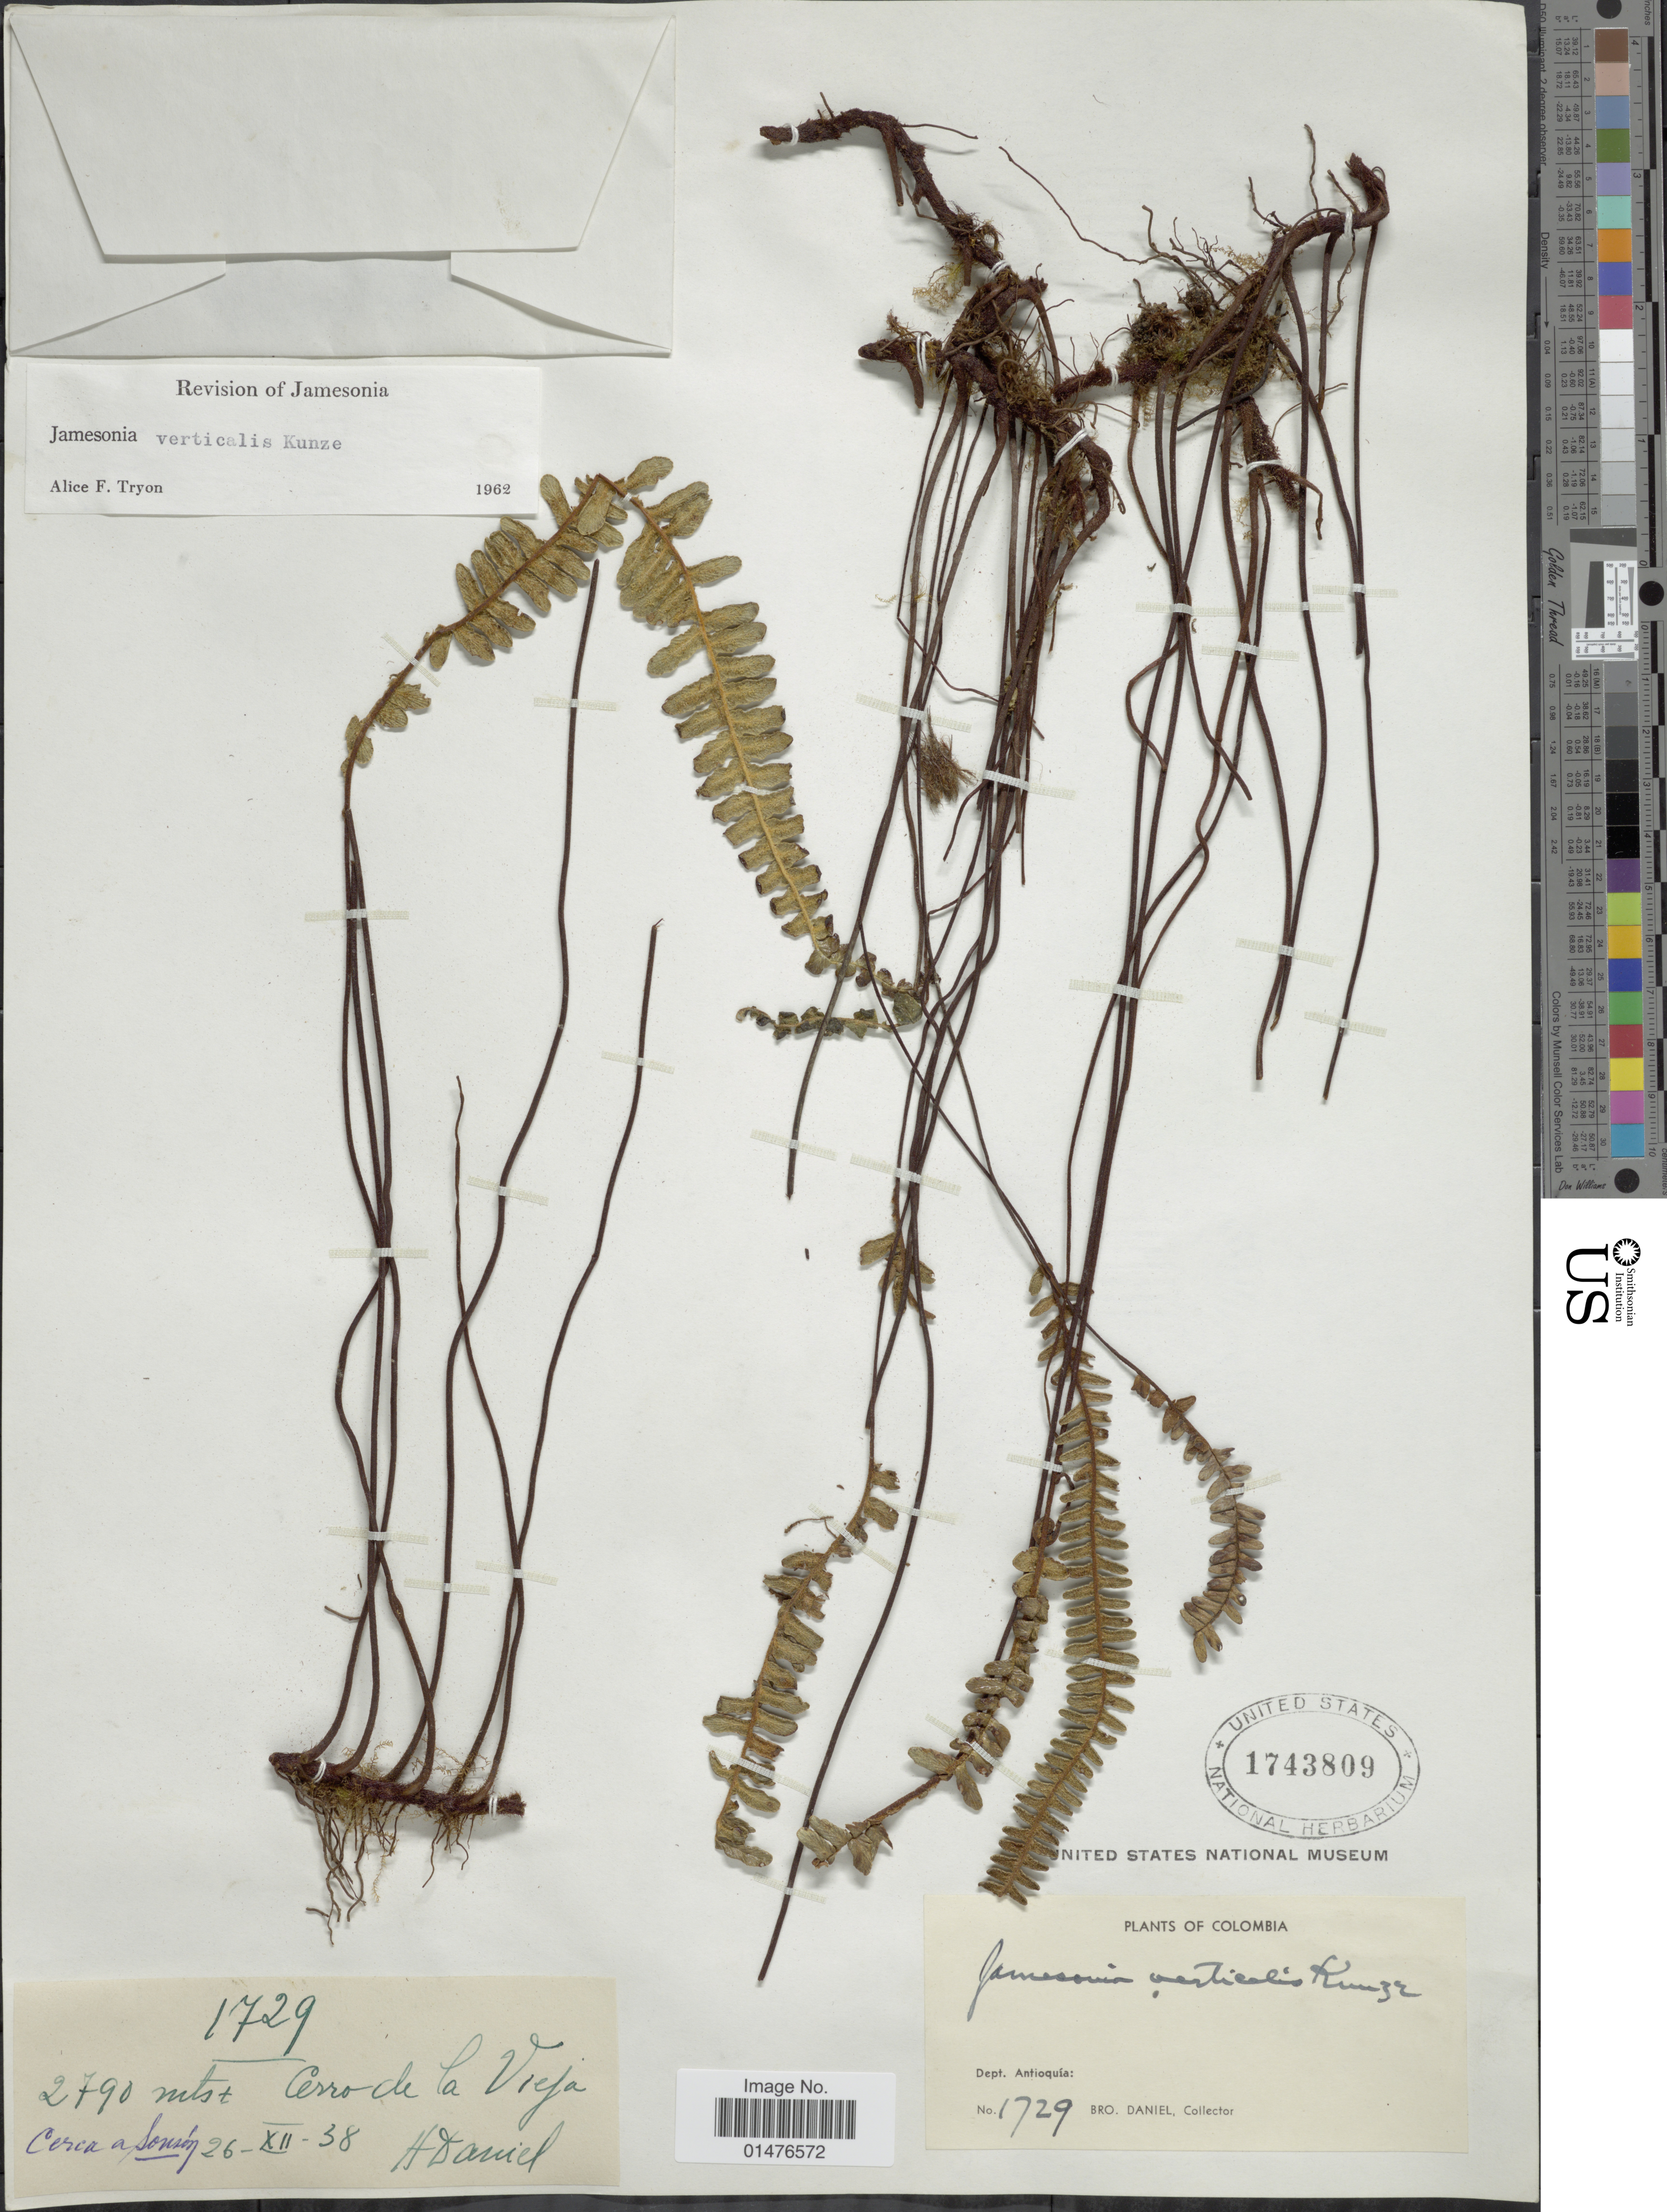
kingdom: Plantae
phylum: Tracheophyta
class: Polypodiopsida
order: Polypodiales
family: Pteridaceae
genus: Jamesonia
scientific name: Jamesonia verticalis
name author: Kunze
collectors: Bro. Daniel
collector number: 1729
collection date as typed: Transcribed d/m/y: 26/12/38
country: Colombia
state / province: Antioquia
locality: Cerro de la Vieja. Cerca a SonSón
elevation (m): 2790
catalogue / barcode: US 1743809